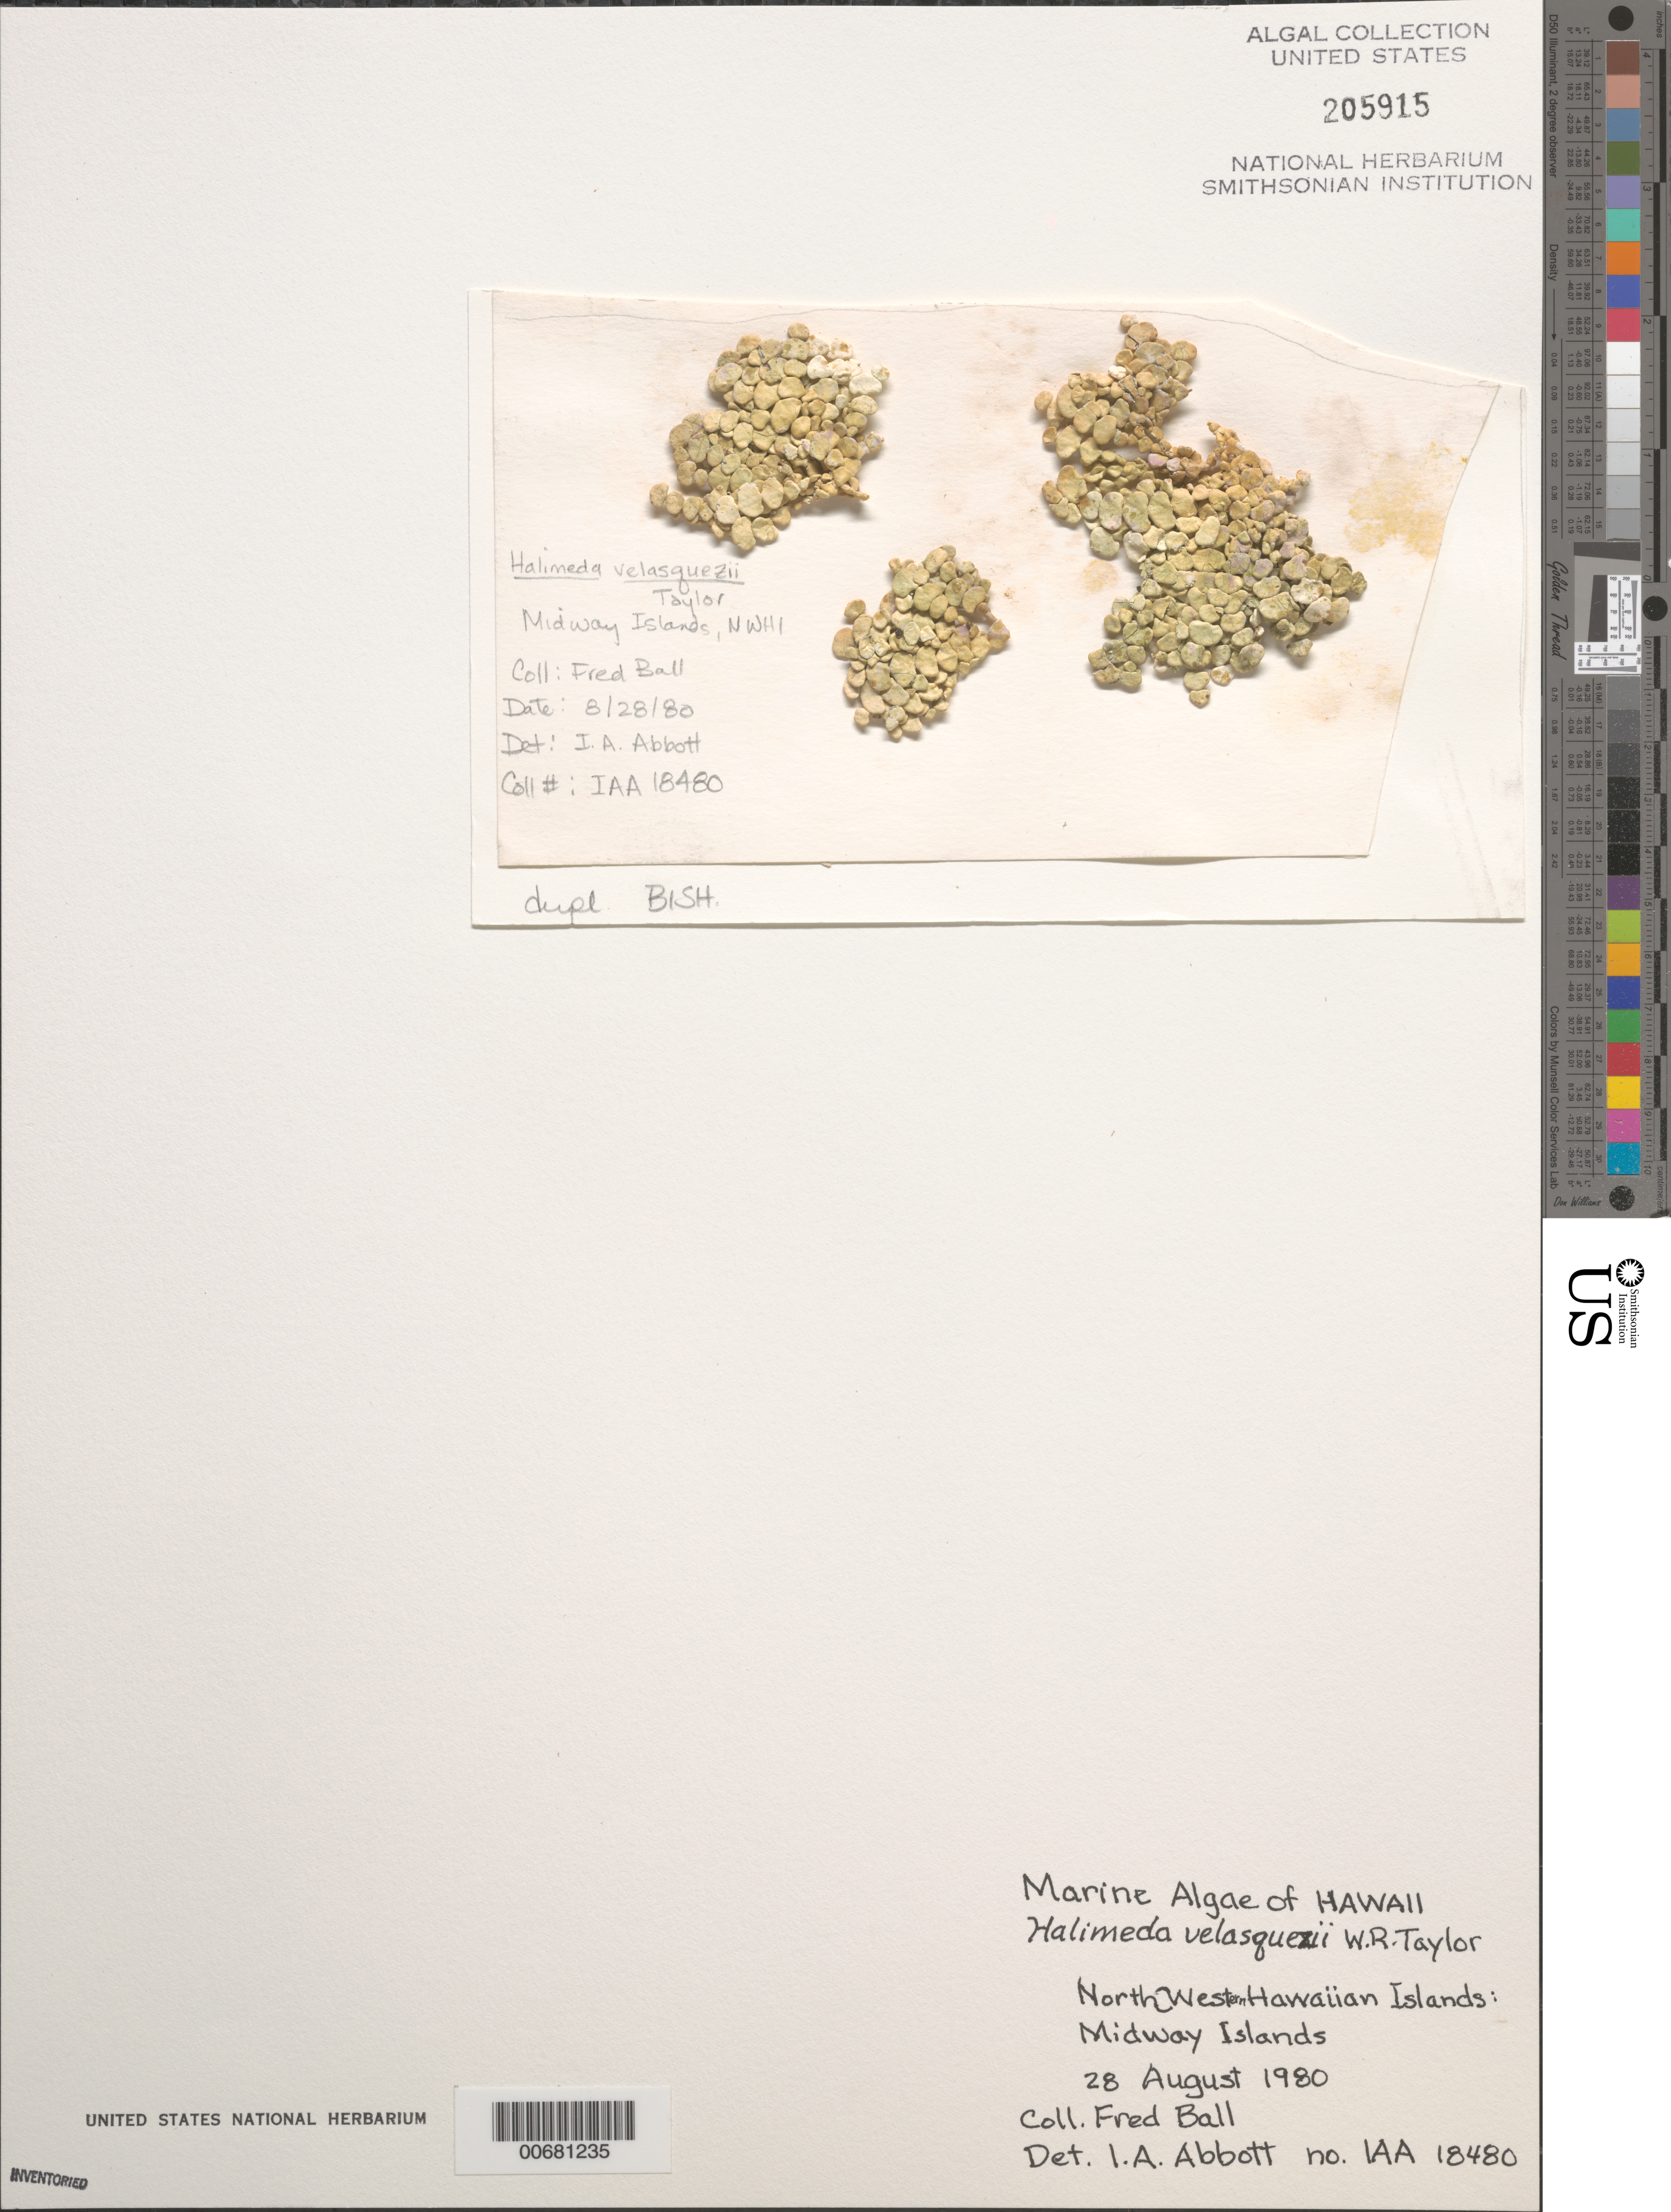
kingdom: Plantae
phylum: Chlorophyta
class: Ulvophyceae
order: Bryopsidales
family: Halimedaceae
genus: Halimeda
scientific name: Halimeda velasquezii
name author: W.R. Taylor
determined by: Abbott, Isabella A.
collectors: F. Ball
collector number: IAA 18480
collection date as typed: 28 Aug 1980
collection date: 1980-08-28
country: U.S. Administered Pacific Islands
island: Midway Atoll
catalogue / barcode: US 205915